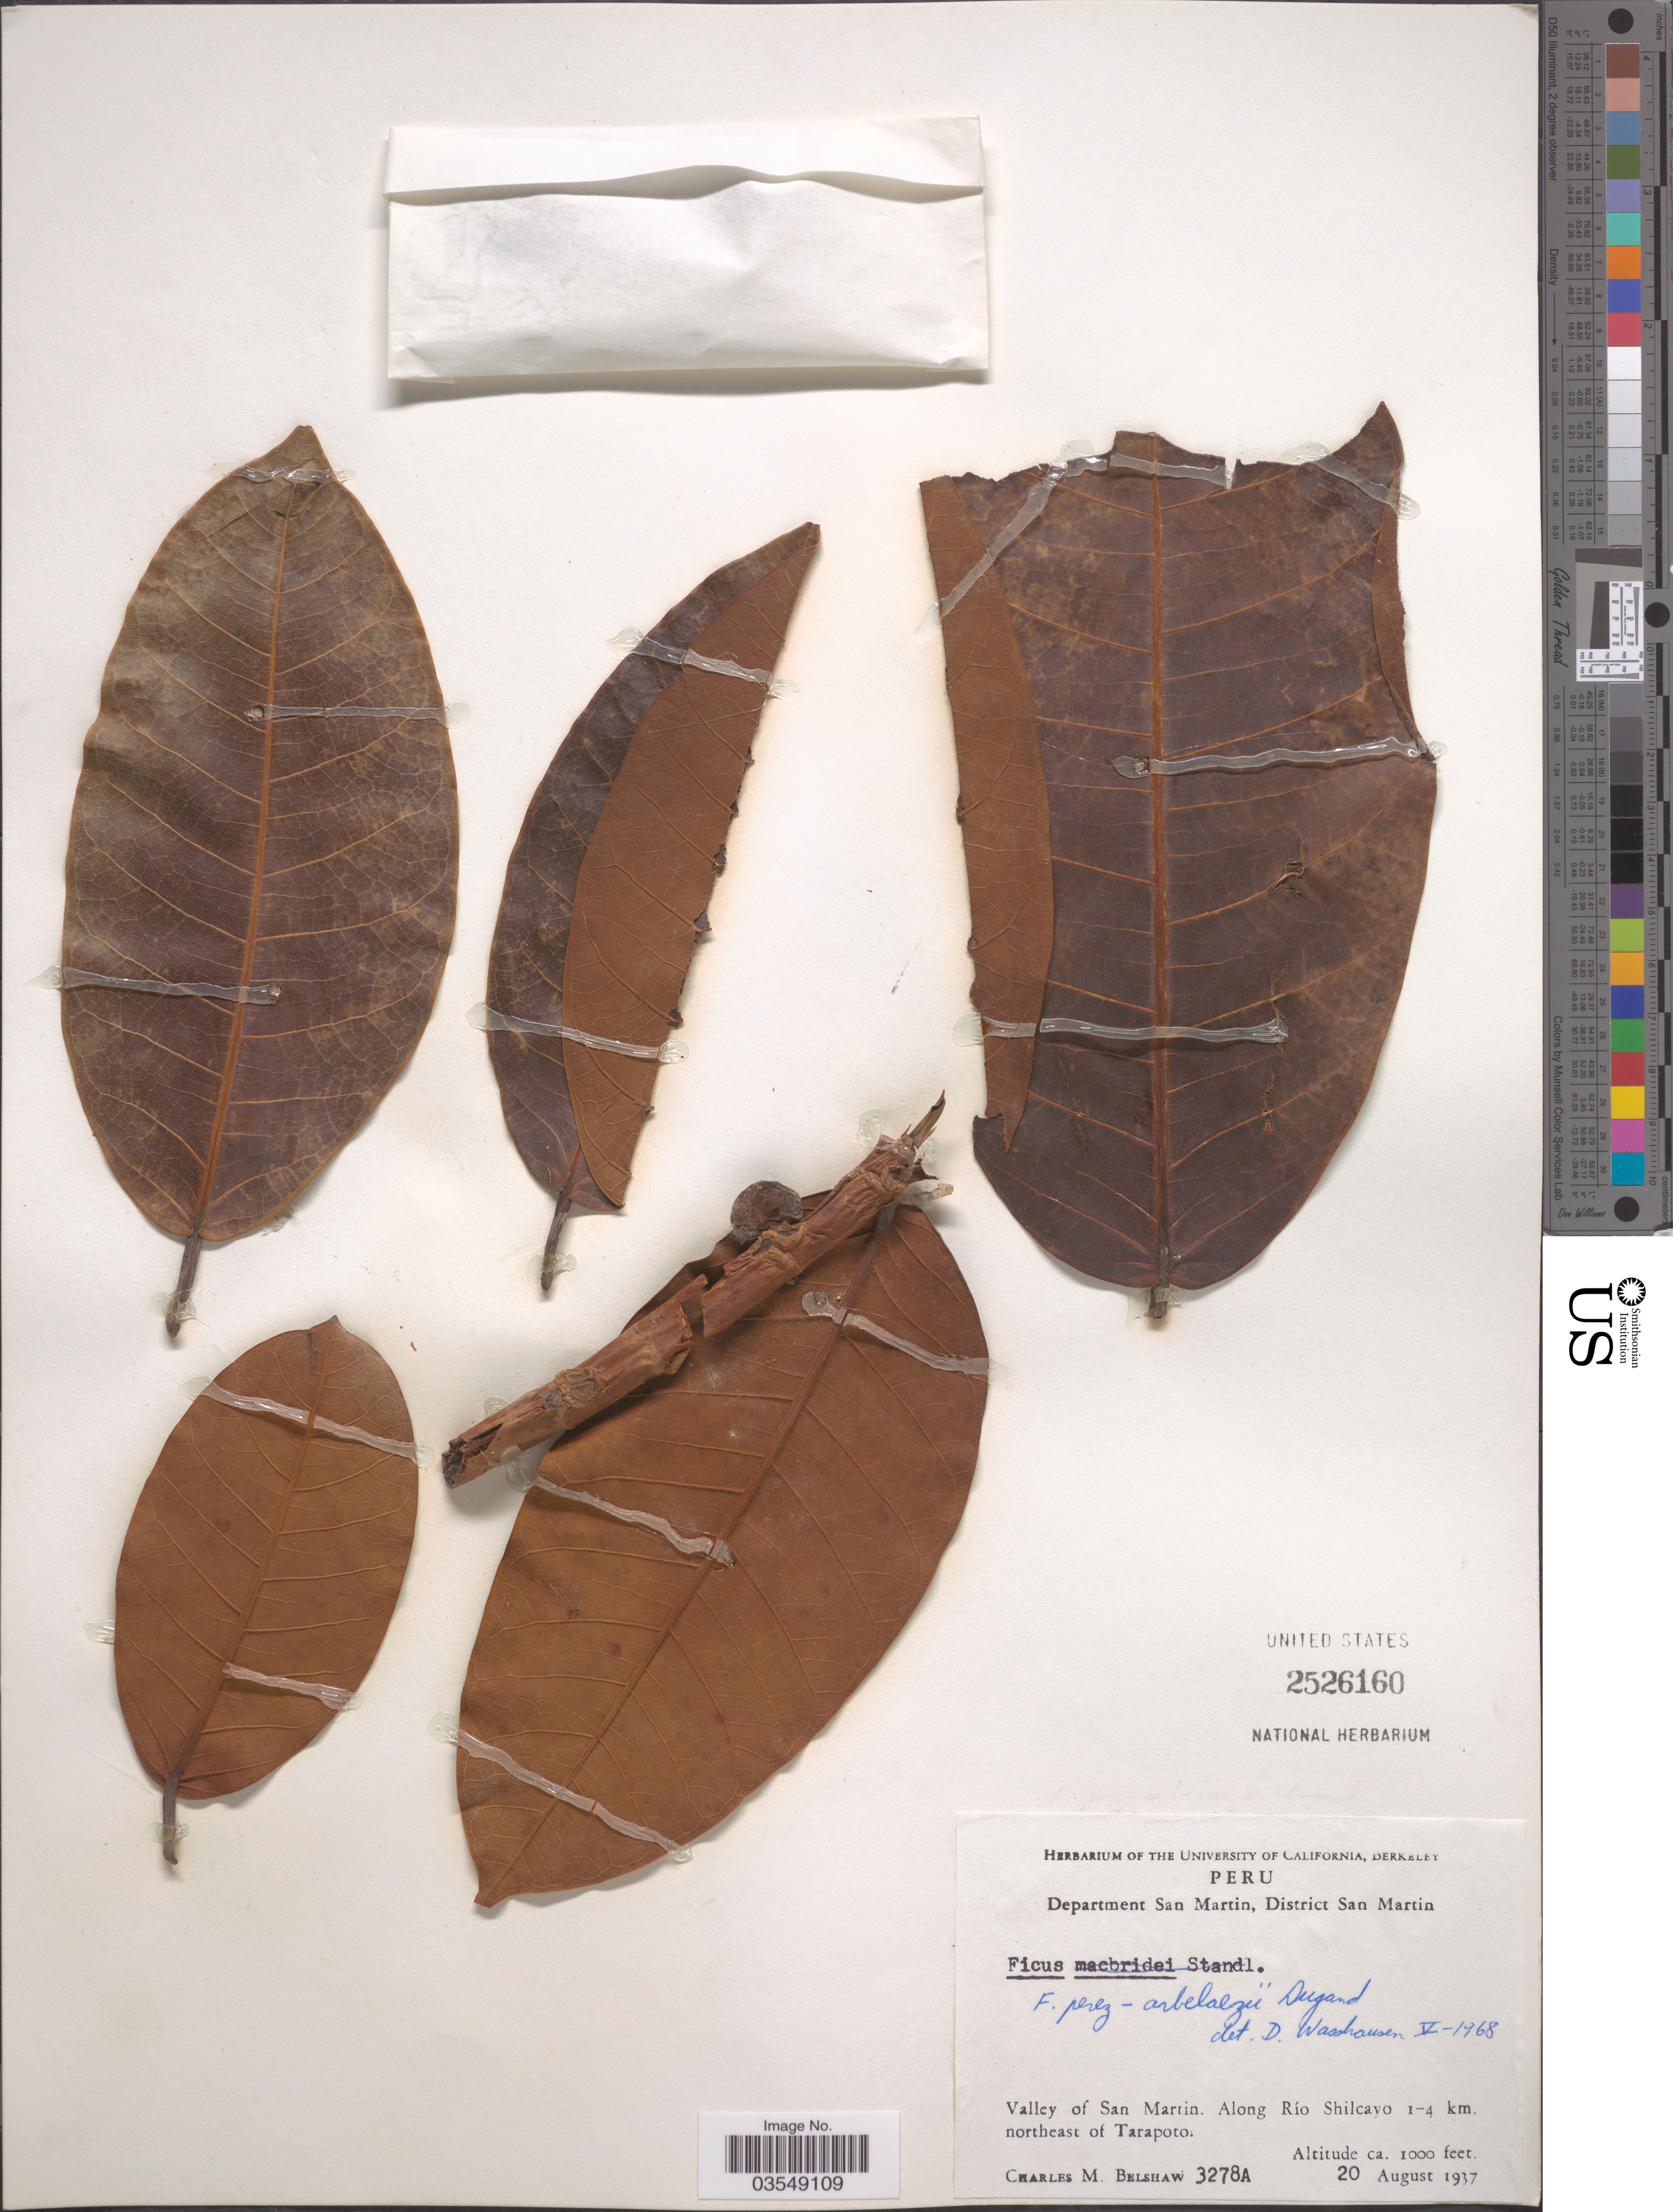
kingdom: Plantae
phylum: Tracheophyta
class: Magnoliopsida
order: Rosales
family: Moraceae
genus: Ficus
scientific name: Ficus perez-arbelaezii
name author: Dugand G.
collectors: C. Shaw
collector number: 3278A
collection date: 1937-08-20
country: Peru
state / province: San Martín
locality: Department San Martin, District San Martin. Valley of San Martin. Along Río Shilcayo 1-4 km. northeast of Tarapoto.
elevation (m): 305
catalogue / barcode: US 2526160